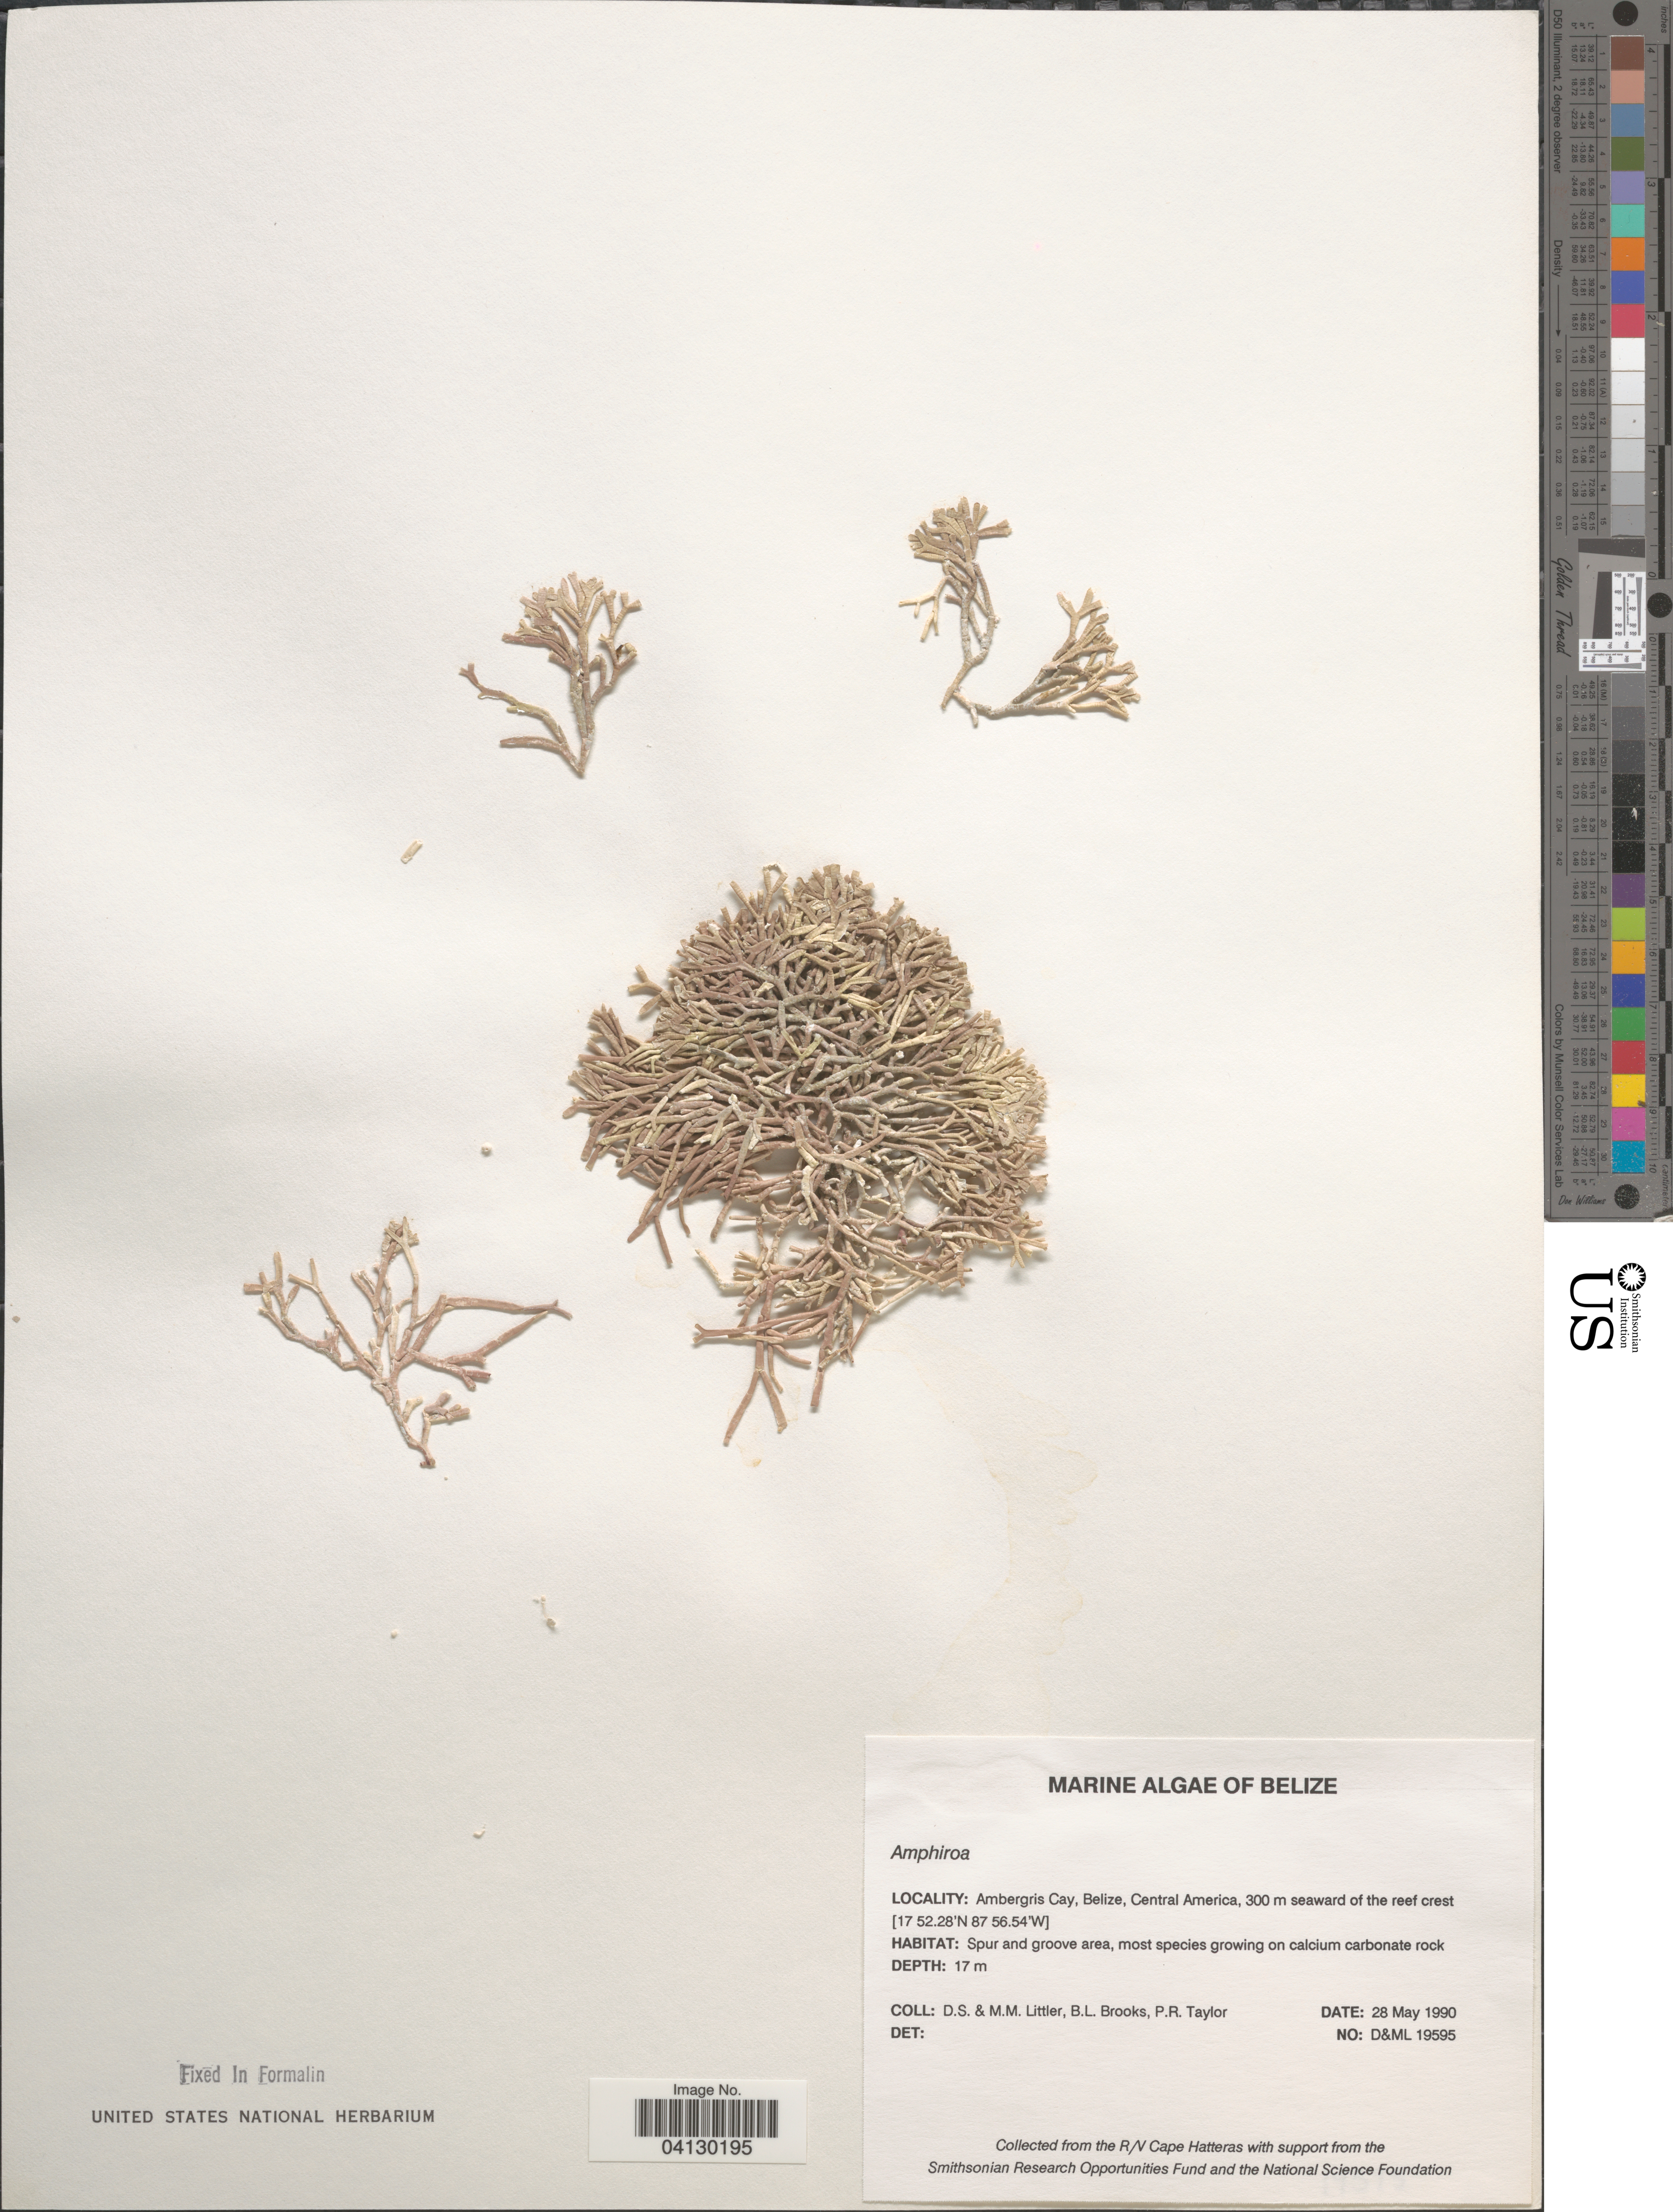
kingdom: Plantae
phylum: Rhodophyta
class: Florideophyceae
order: Nemaliales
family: Galaxauraceae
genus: Galaxaura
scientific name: Galaxaura sp.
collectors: D. S. Littler, B. Brooks & P. R. Taylor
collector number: D&ML19595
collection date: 1990-05-28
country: Belize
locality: Ambergris Cay, 300 m seaward of the reef crest.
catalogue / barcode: US 328596